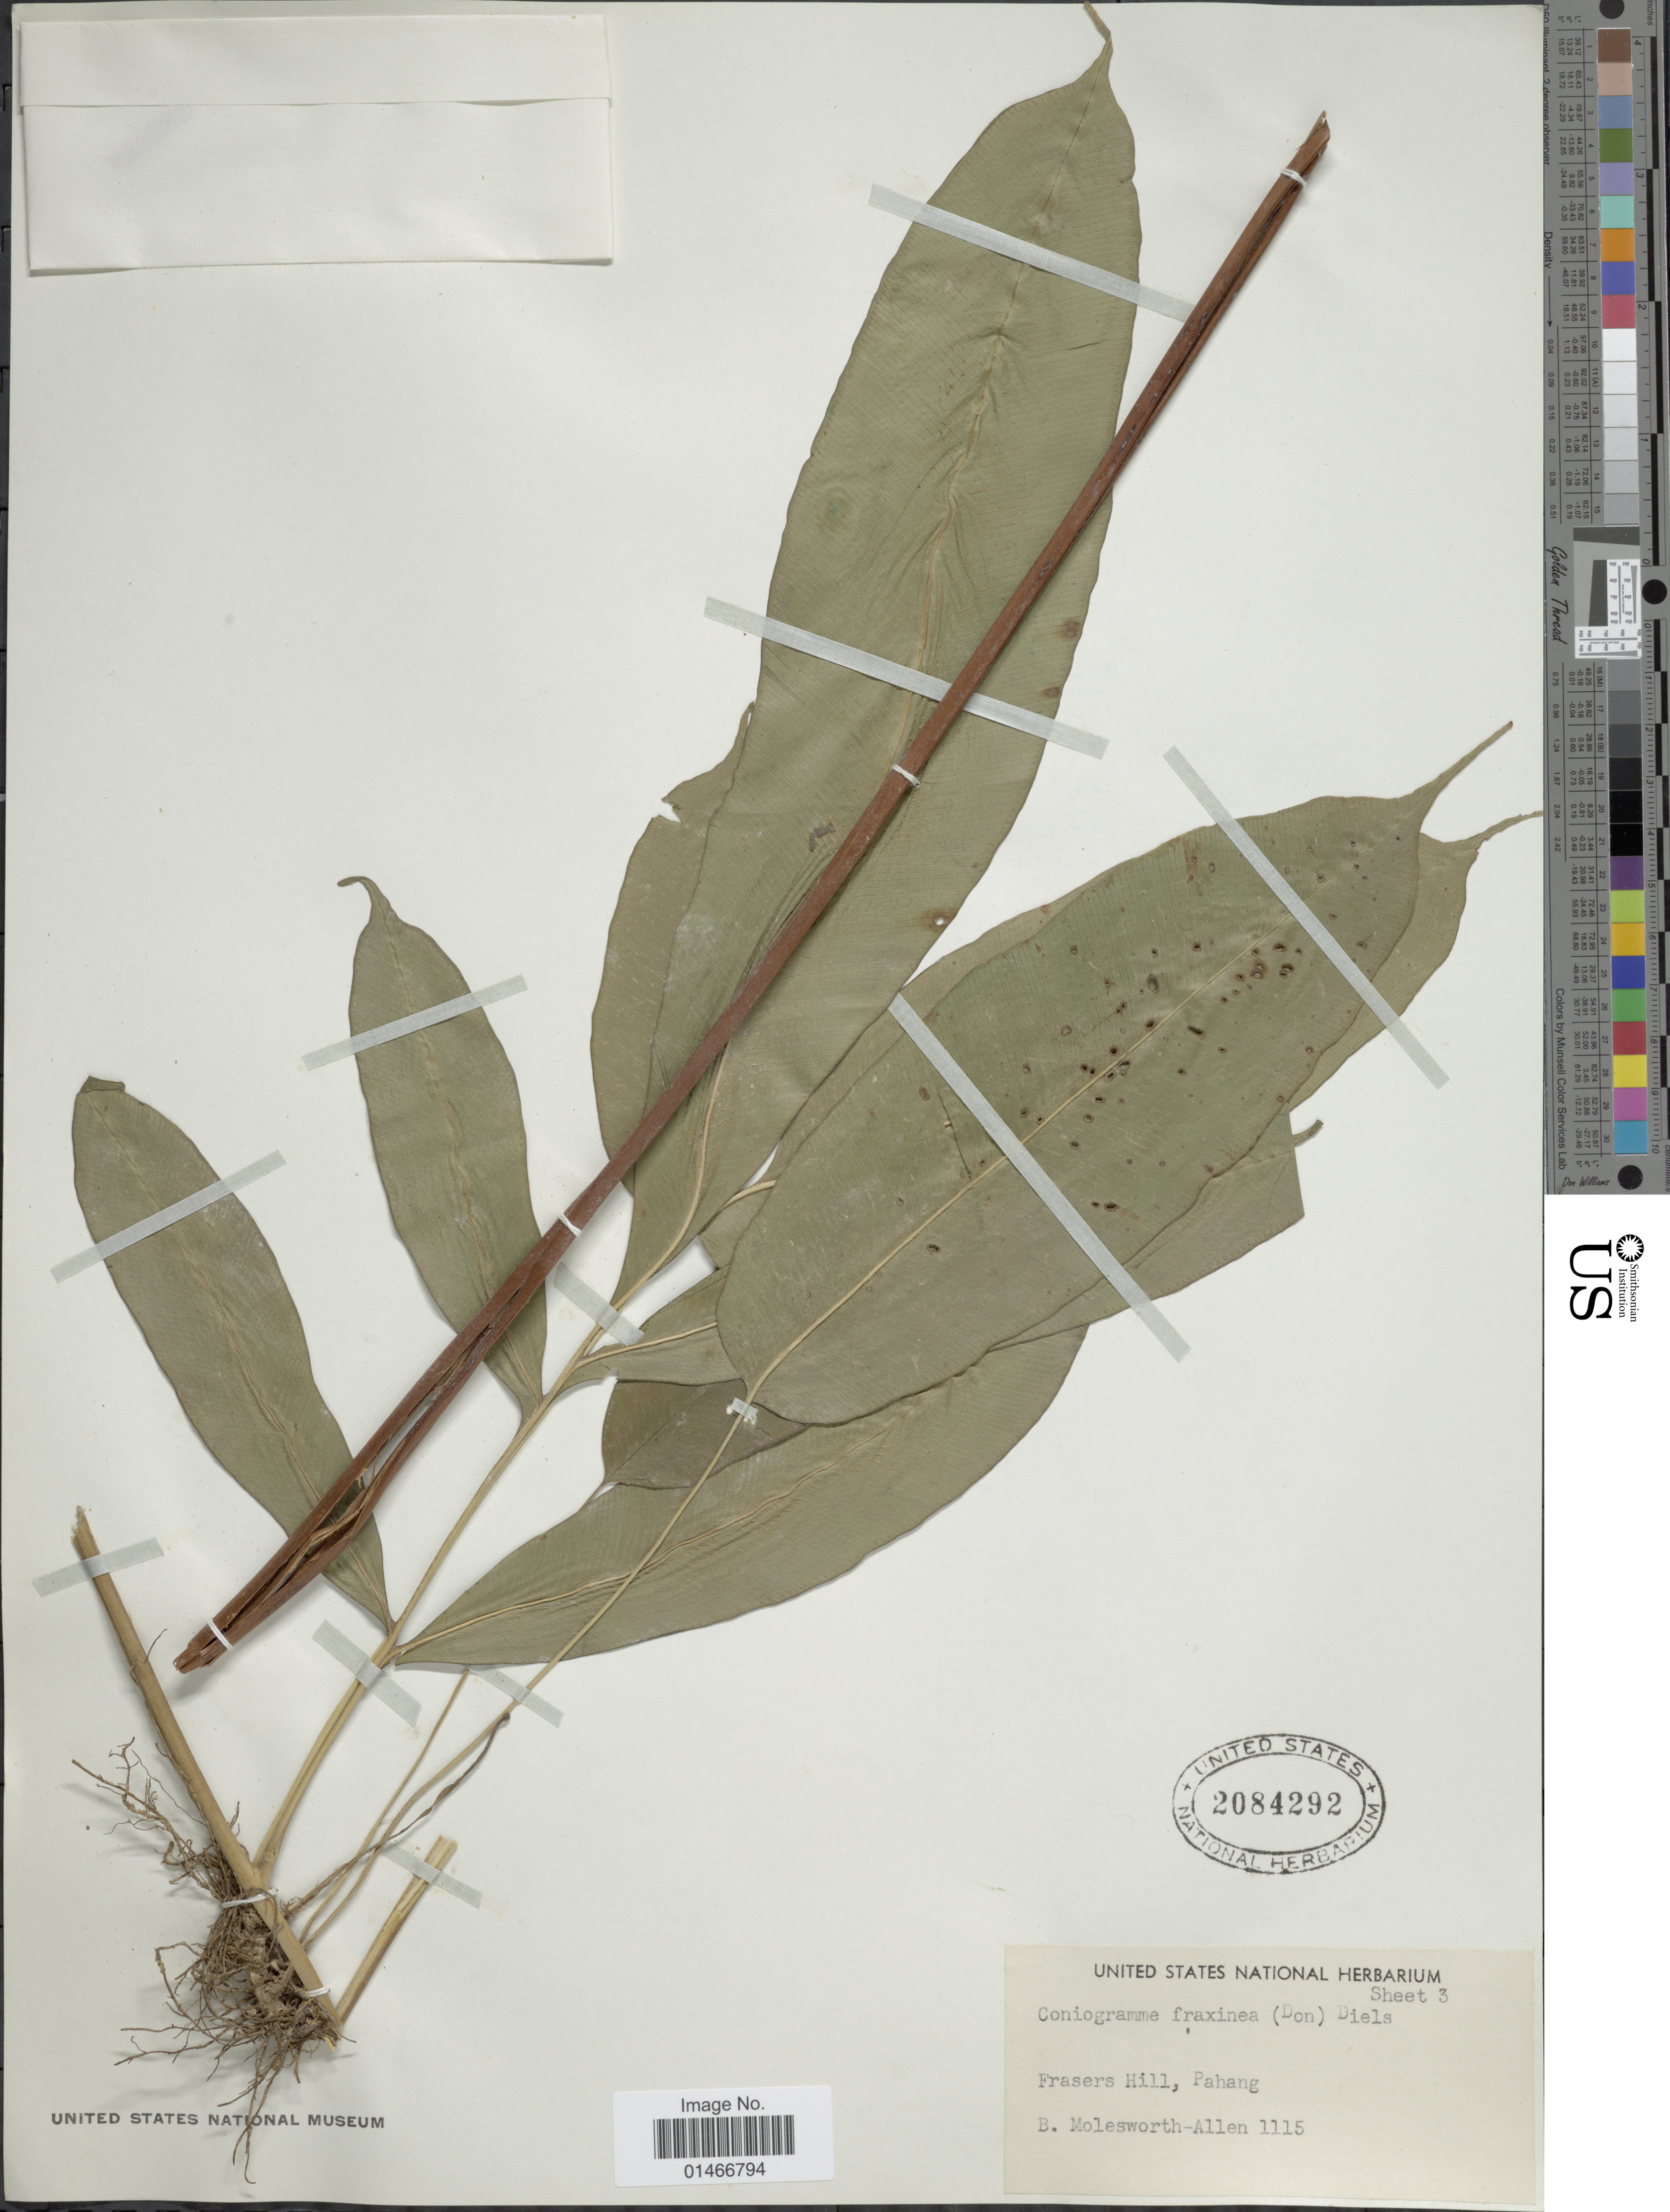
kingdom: Plantae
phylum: Tracheophyta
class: Polypodiopsida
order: Polypodiales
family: Pteridaceae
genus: Coniogramme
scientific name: Coniogramme fraxinea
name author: (D. Don) Diels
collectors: B. E. G. Molesworth-Allen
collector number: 1115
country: Malaysia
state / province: Pahang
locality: Frasers Hill.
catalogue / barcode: US 2084292